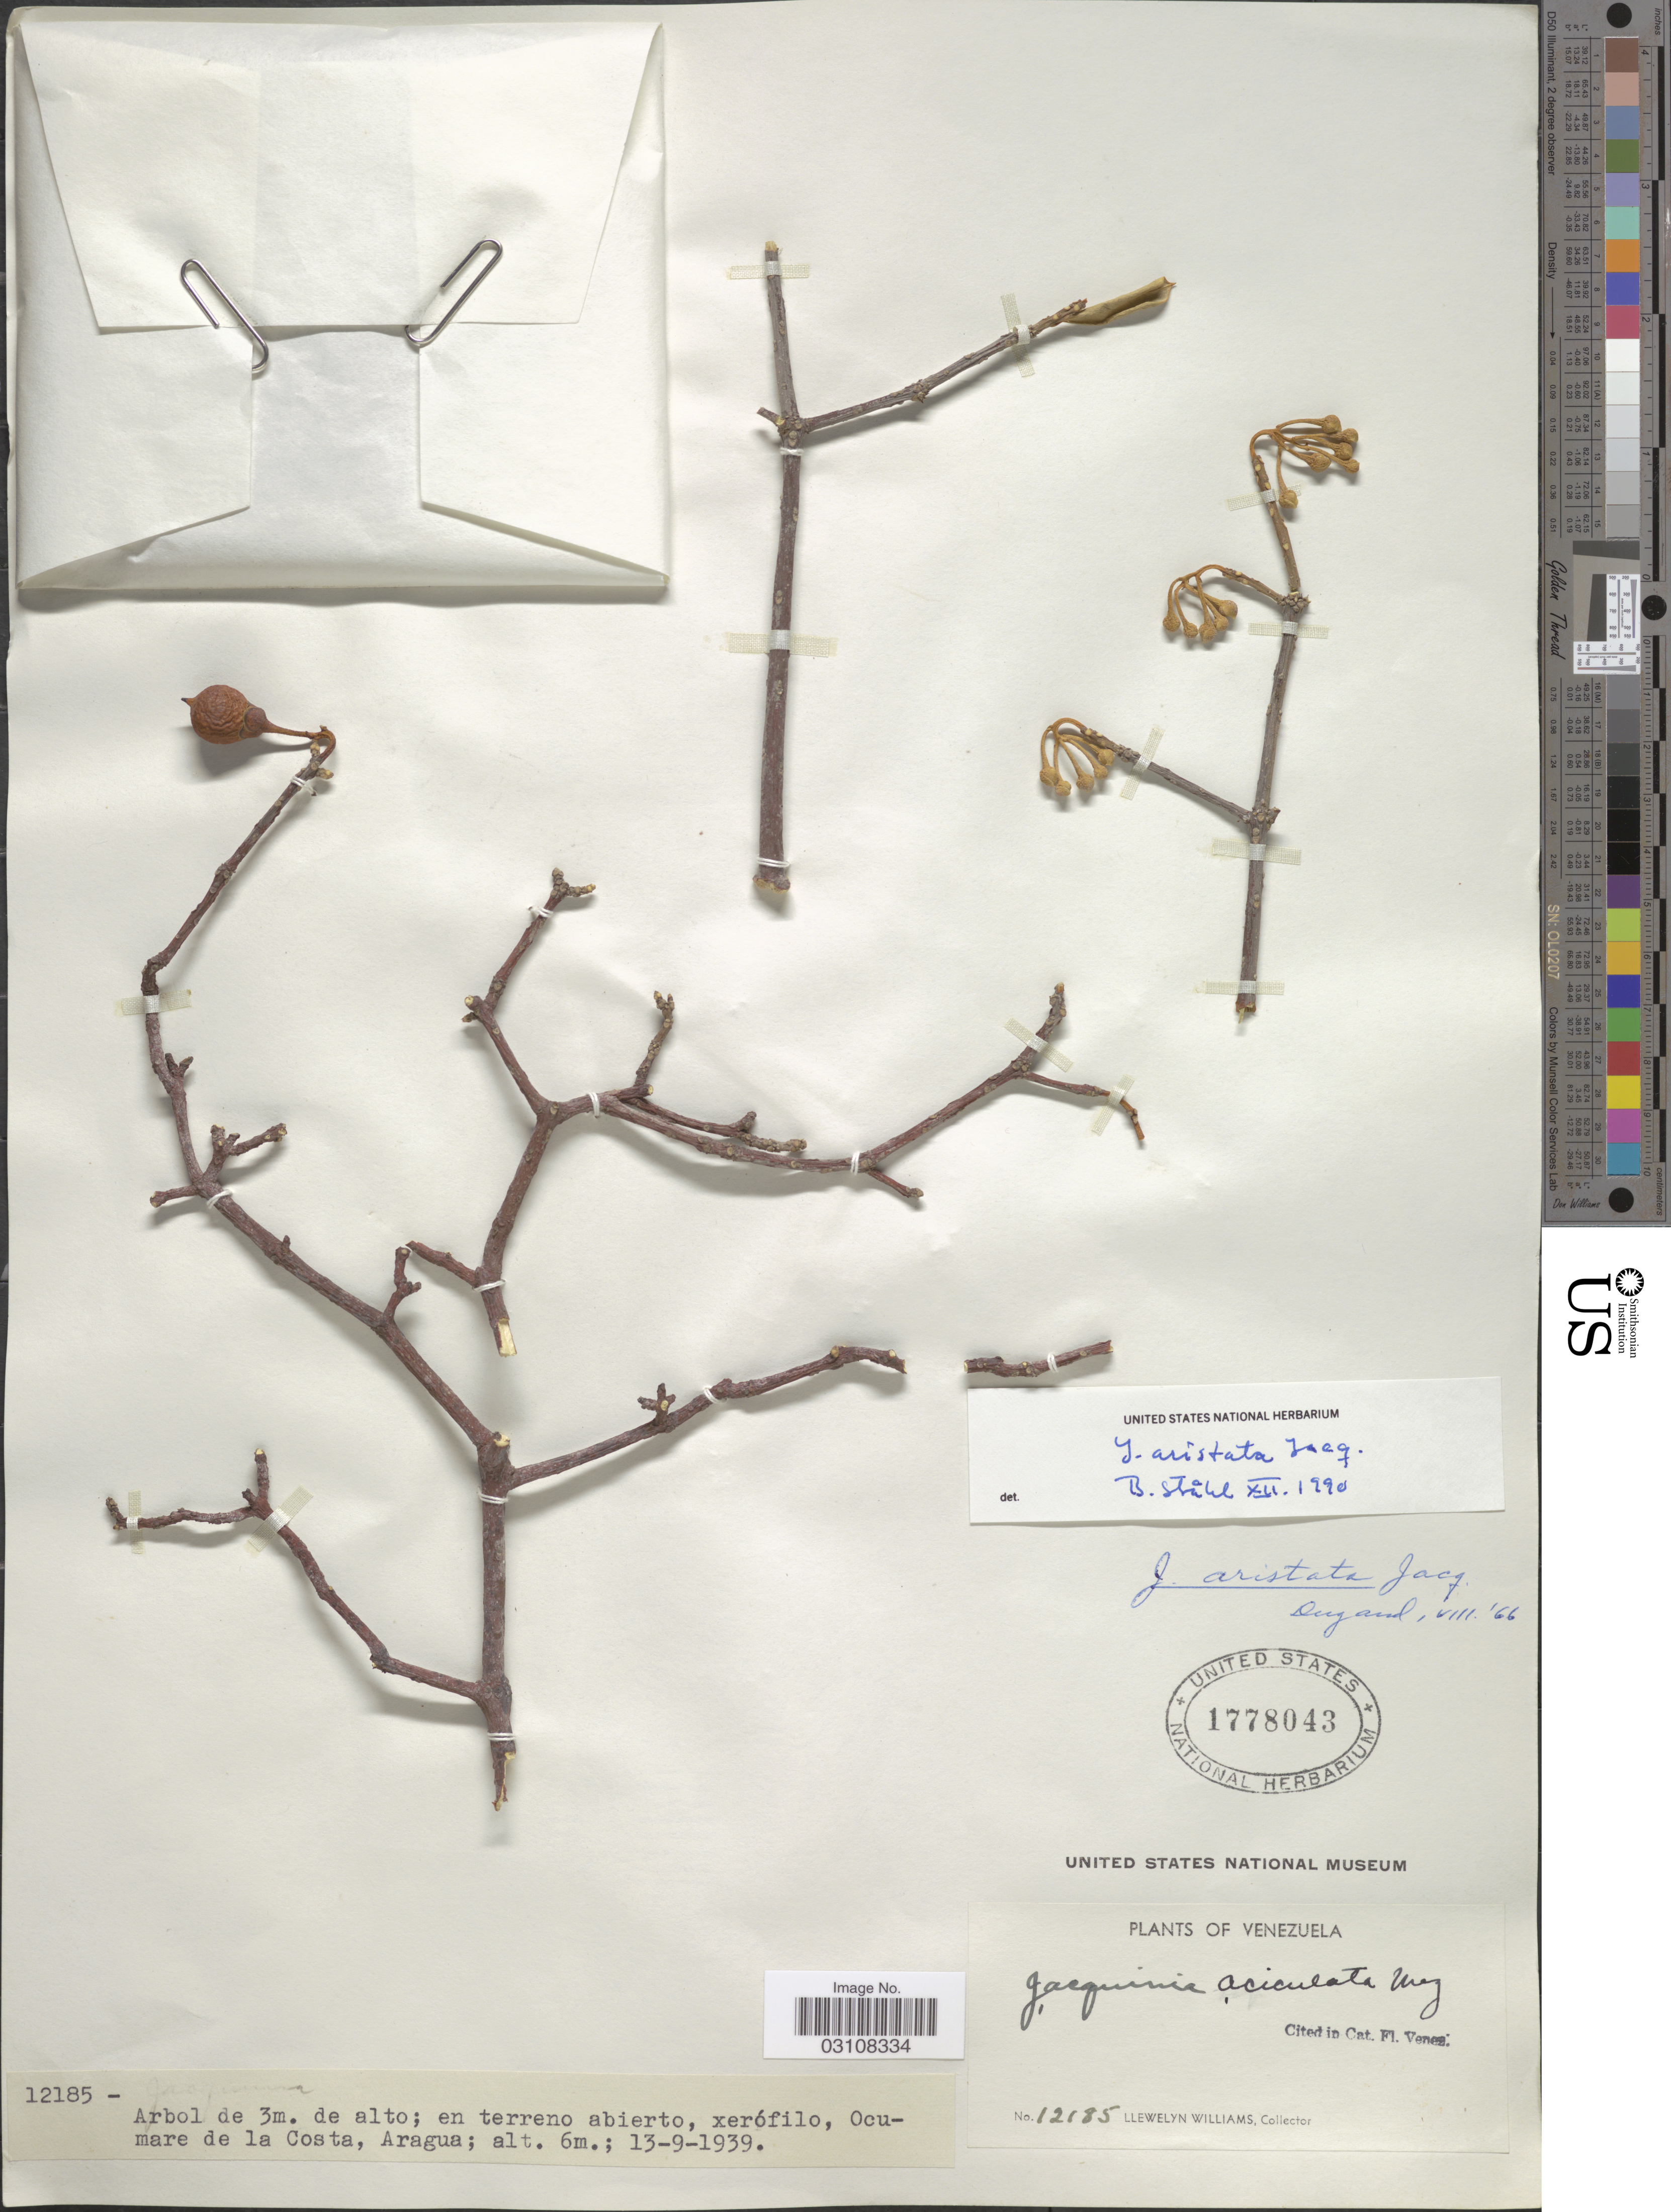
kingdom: Plantae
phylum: Tracheophyta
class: Magnoliopsida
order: Ericales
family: Primulaceae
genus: Bonellia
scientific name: Bonellia frutescens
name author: (Mill.) B. Ståhl & Källersjö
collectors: Ll. Williams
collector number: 12185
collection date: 1939-09-13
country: Venezuela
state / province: Aragua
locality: Ocumare de la Costa.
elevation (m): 6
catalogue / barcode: US 1778043